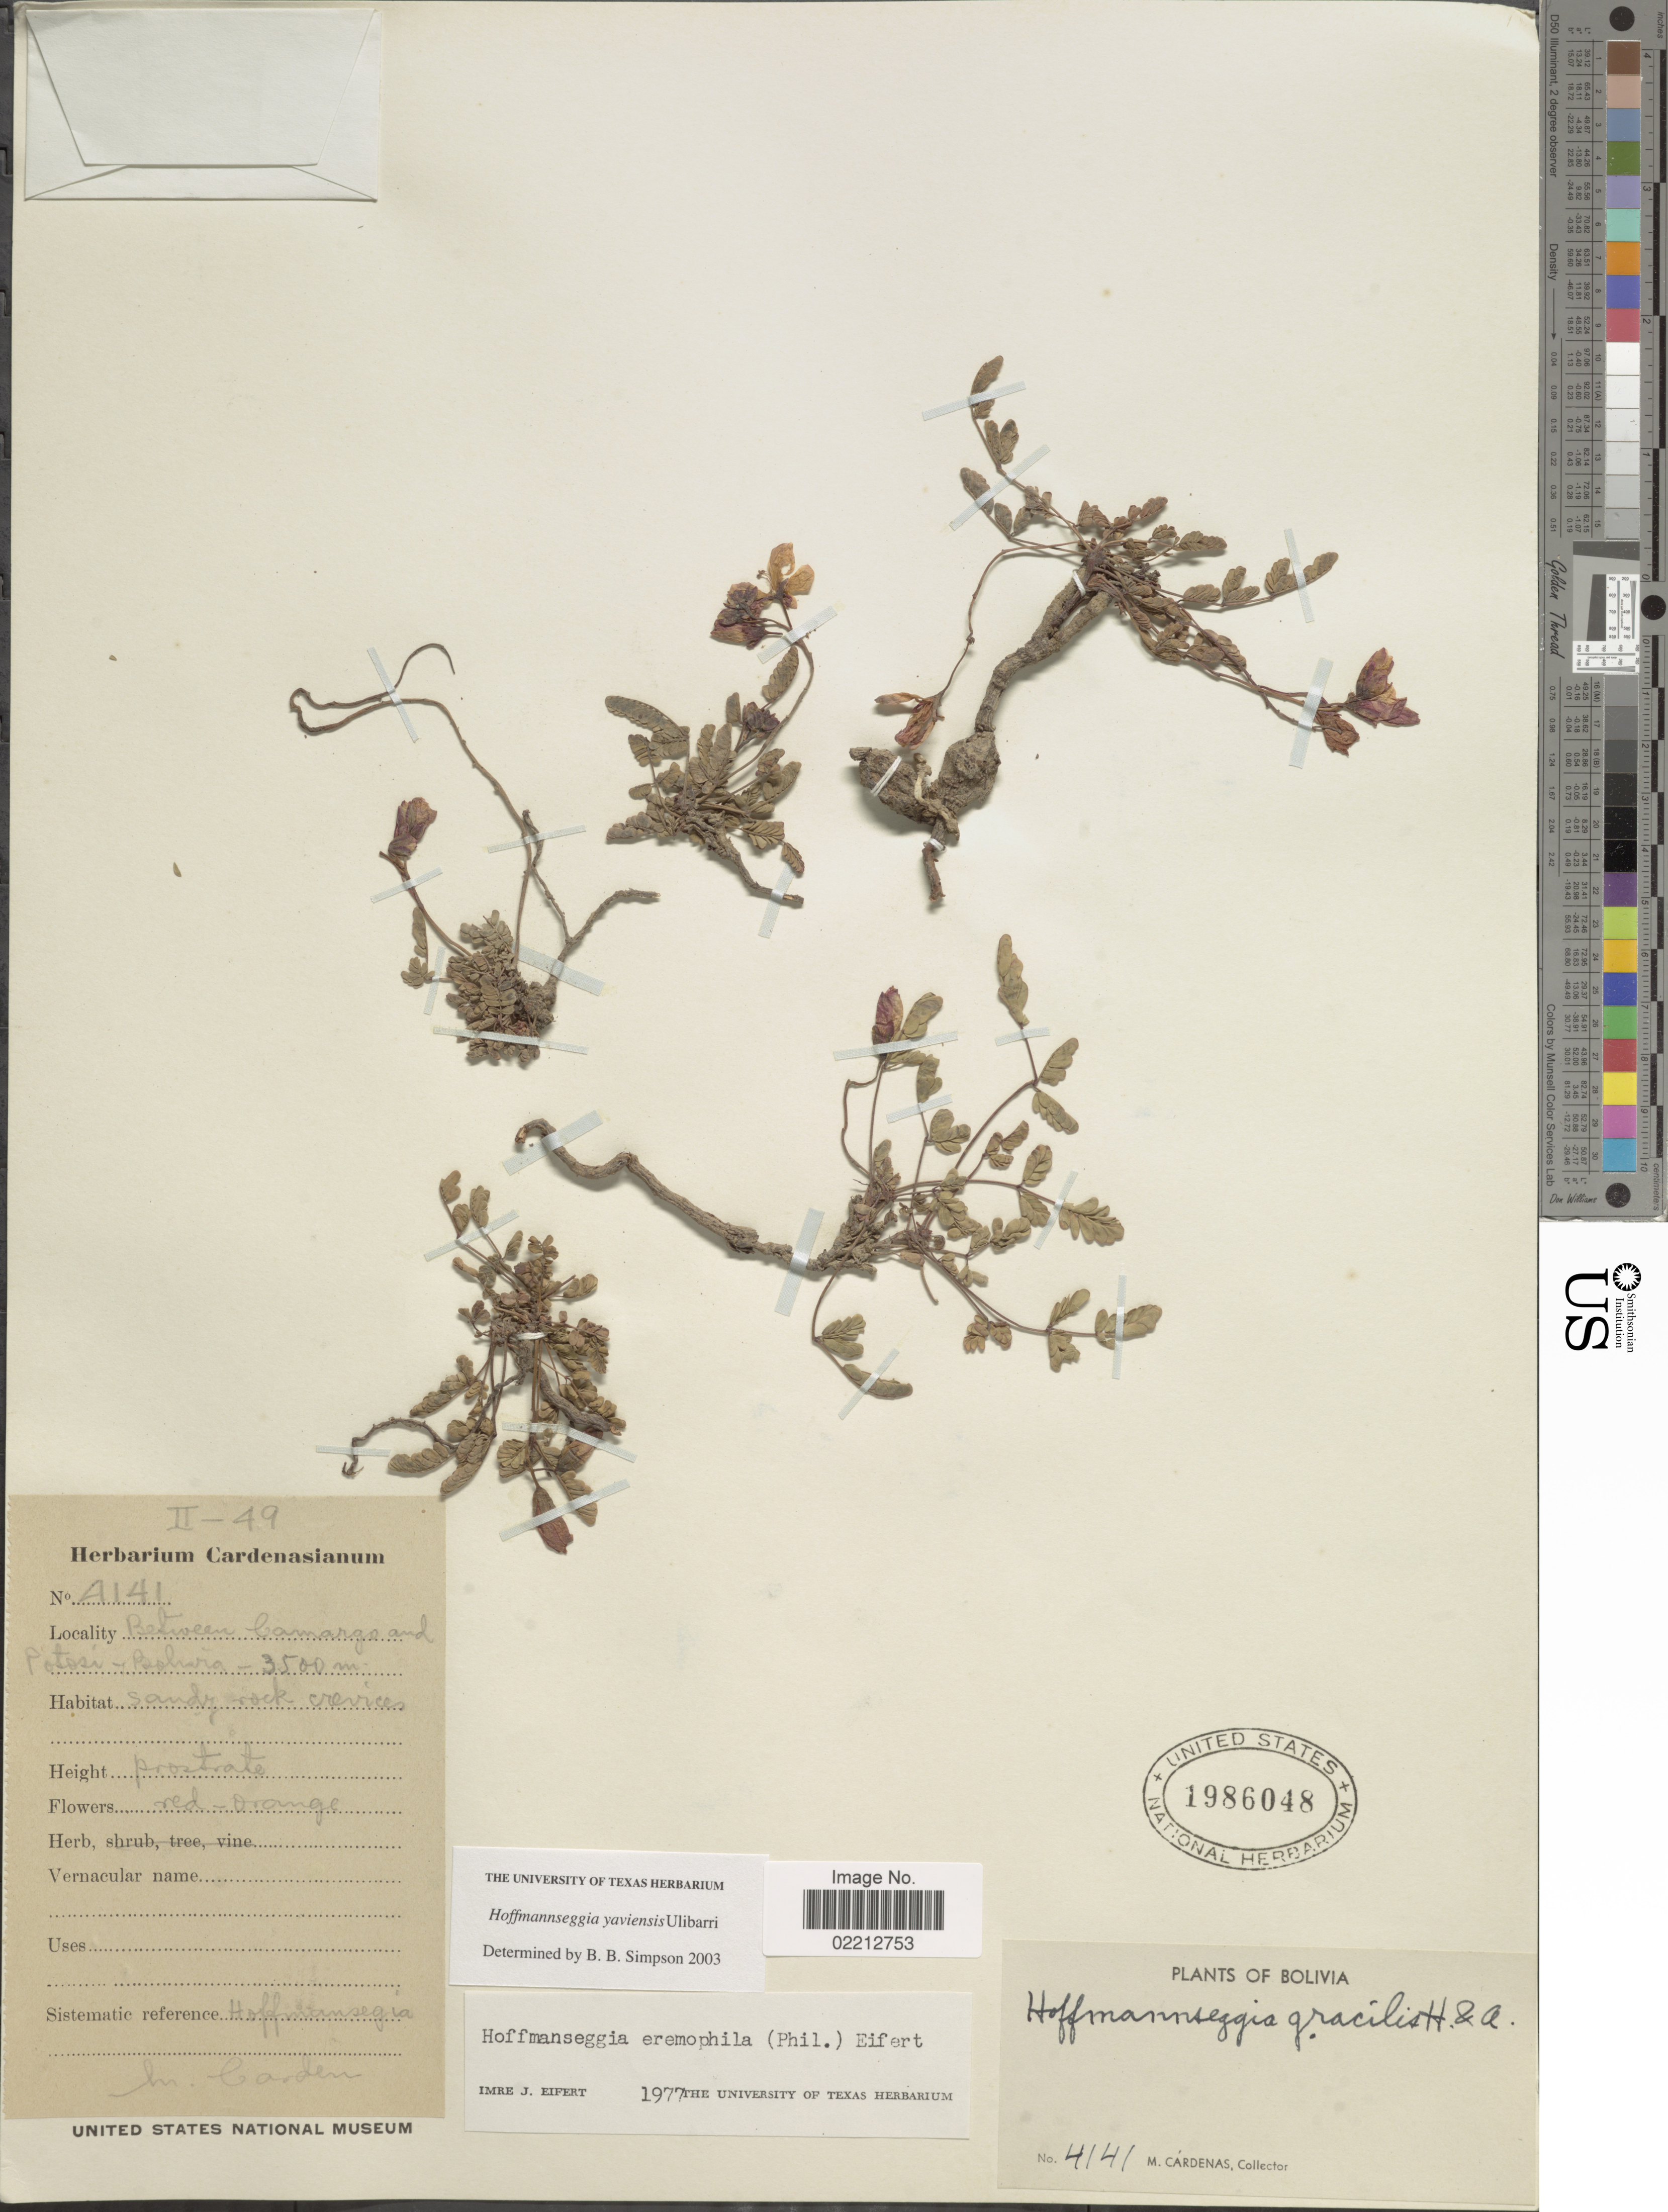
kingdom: Plantae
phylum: Tracheophyta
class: Magnoliopsida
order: Fabales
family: Fabaceae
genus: Hoffmannseggia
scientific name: Hoffmannseggia yaviensis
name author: Ulibarri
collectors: M. Cárdenas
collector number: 4141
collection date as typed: Transcribed d/m/y: /2/49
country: Bolivia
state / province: Potosi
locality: Between Camargo and Potosi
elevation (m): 3500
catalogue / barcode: US 1986048